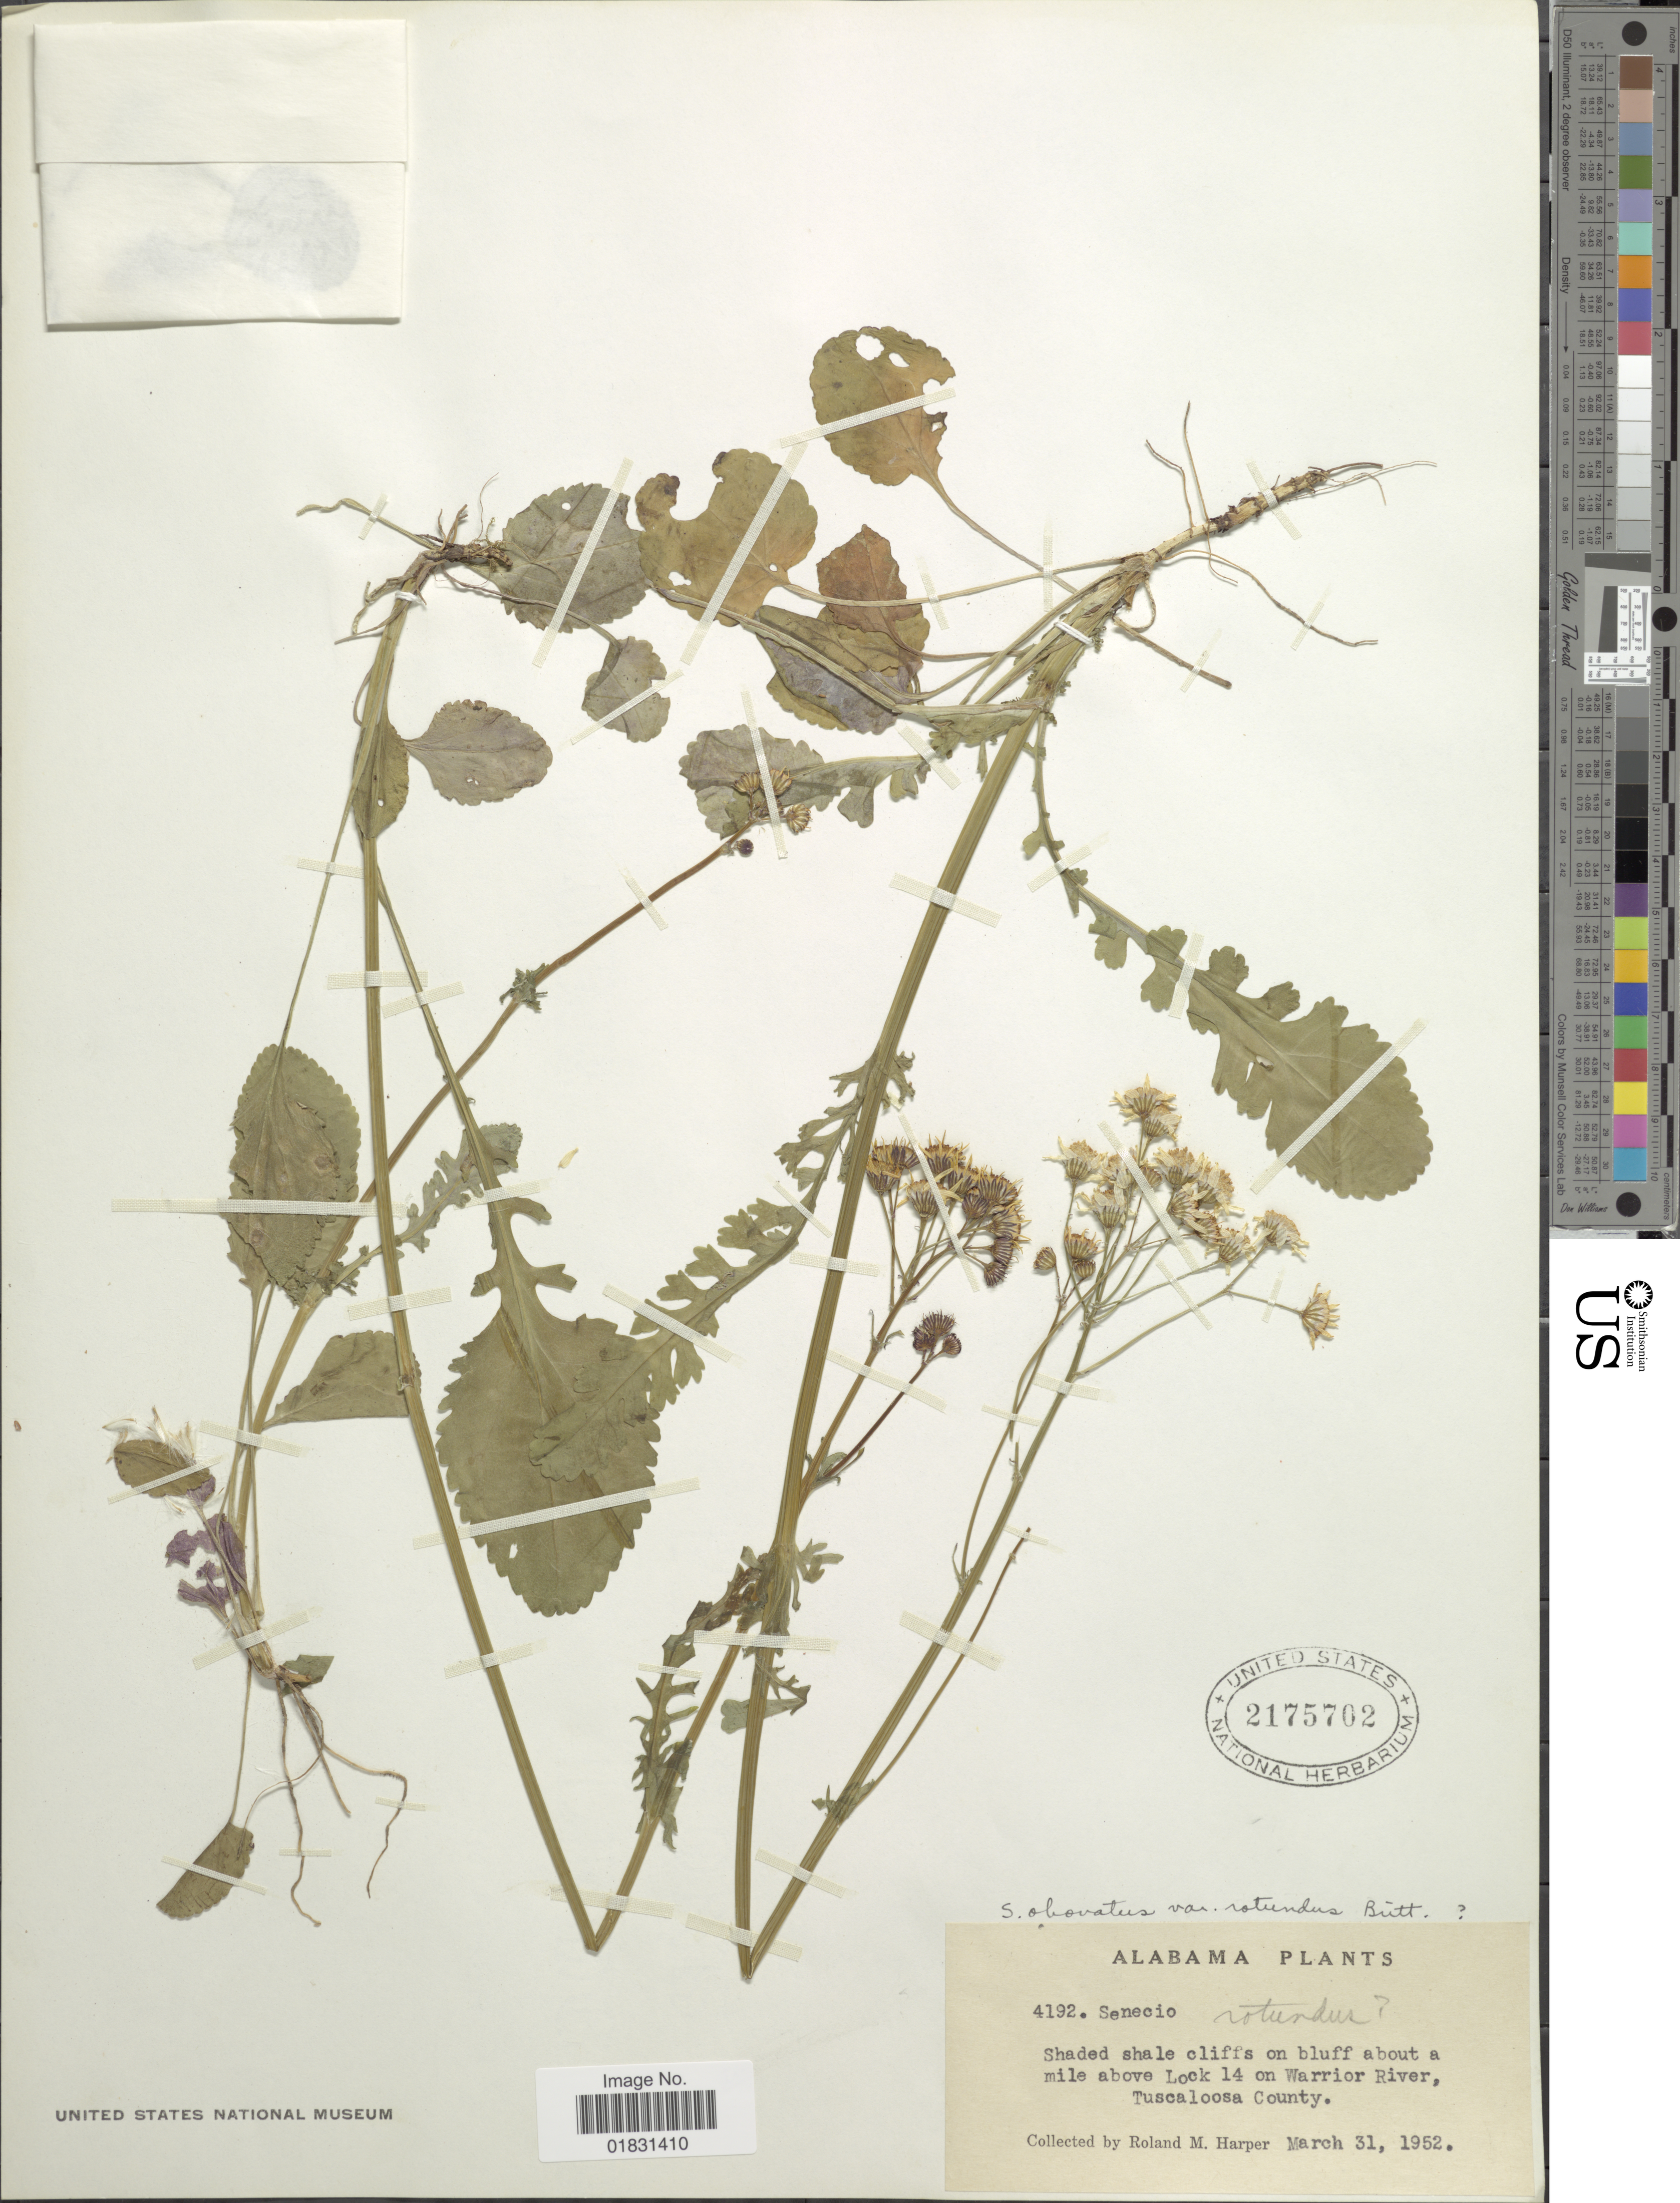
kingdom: Plantae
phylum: Tracheophyta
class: Magnoliopsida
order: Asterales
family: Asteraceae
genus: Packera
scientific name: Packera obovata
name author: (Muhl. ex Willd.) W.A. Weber & Á. Löve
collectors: R. M. Harper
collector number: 4192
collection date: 1952-03-31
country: United States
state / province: Alabama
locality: Shaded shale cliffs on bluff about a mile above Lock 14 on Warrior River, Tuscaloosa County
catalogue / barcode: US 2175702